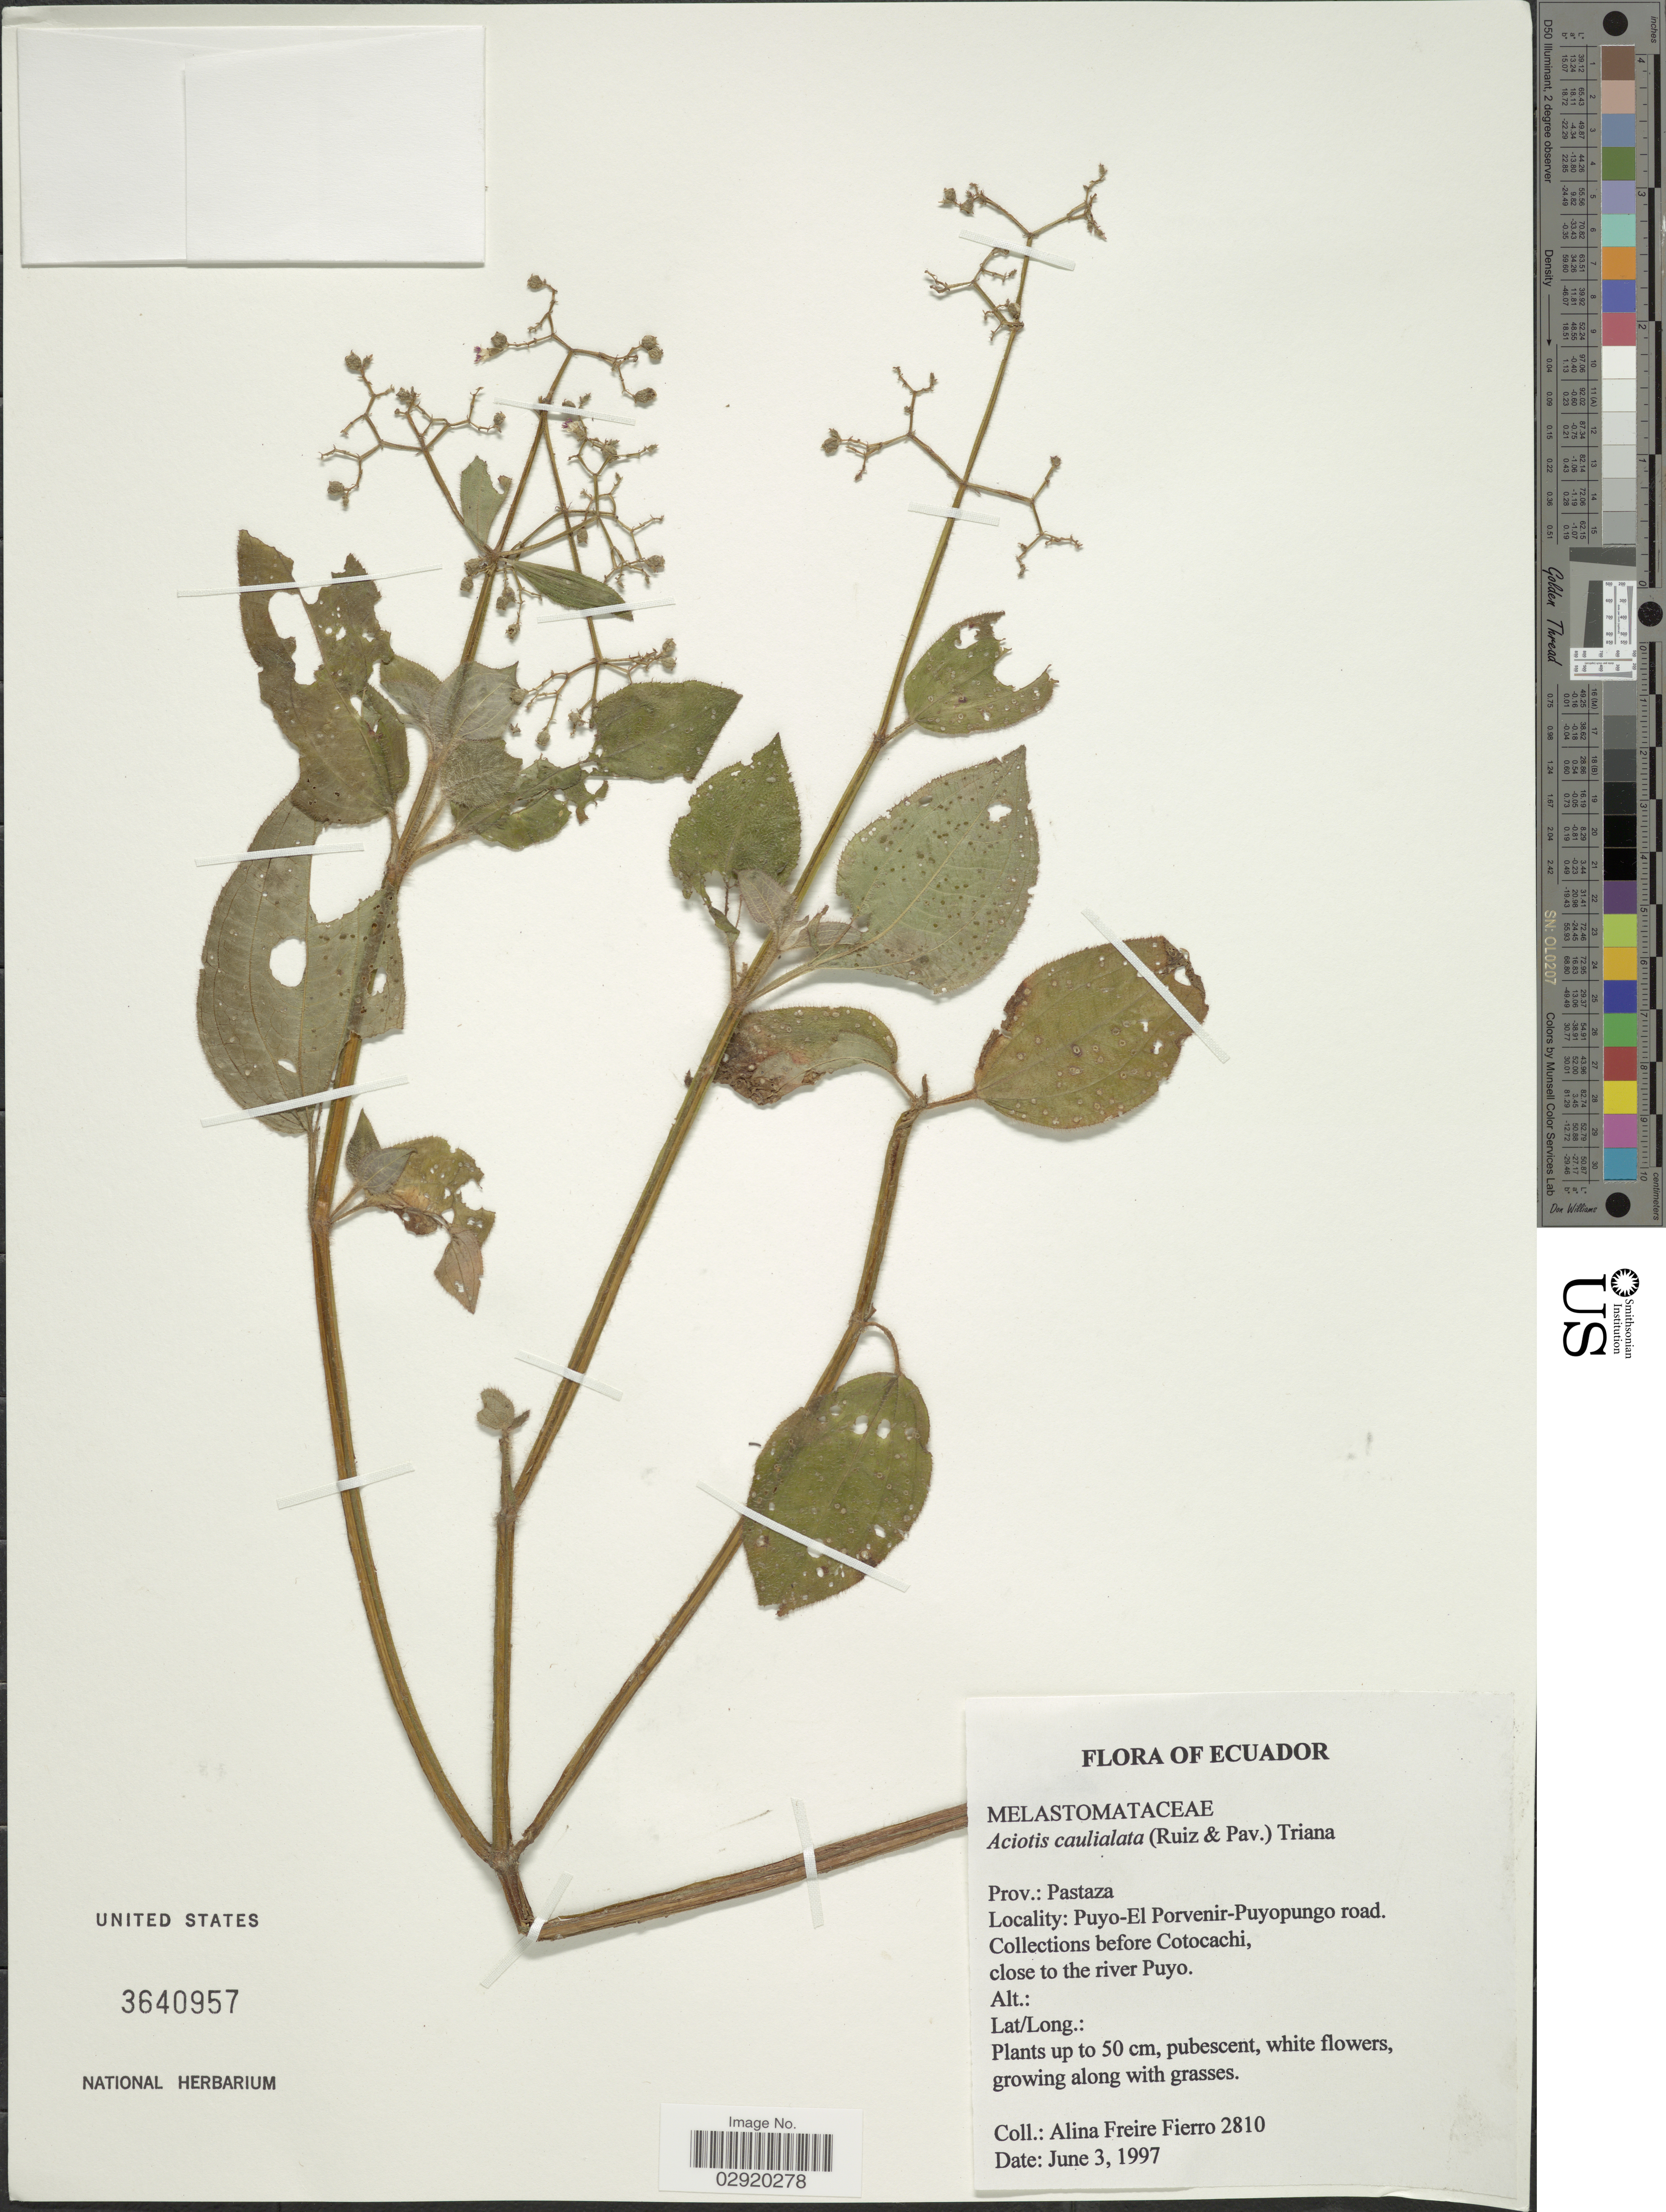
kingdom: Plantae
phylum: Tracheophyta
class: Magnoliopsida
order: Myrtales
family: Melastomataceae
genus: Aciotis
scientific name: Aciotis rubricaulis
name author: (Mart. ex DC.) Triana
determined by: Nunes da Silva, Diego, (RB), Jardim Botanico do Rio de Janeiro - Herbario (BRAZIL)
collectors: A. Freire-Fierro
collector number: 2810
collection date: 1997-06-03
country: Ecuador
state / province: Pastaza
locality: Puyo-El Porvenis-Puyopungo road. Collections before Cotocachi, close to the river Puyo.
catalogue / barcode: US 3640957